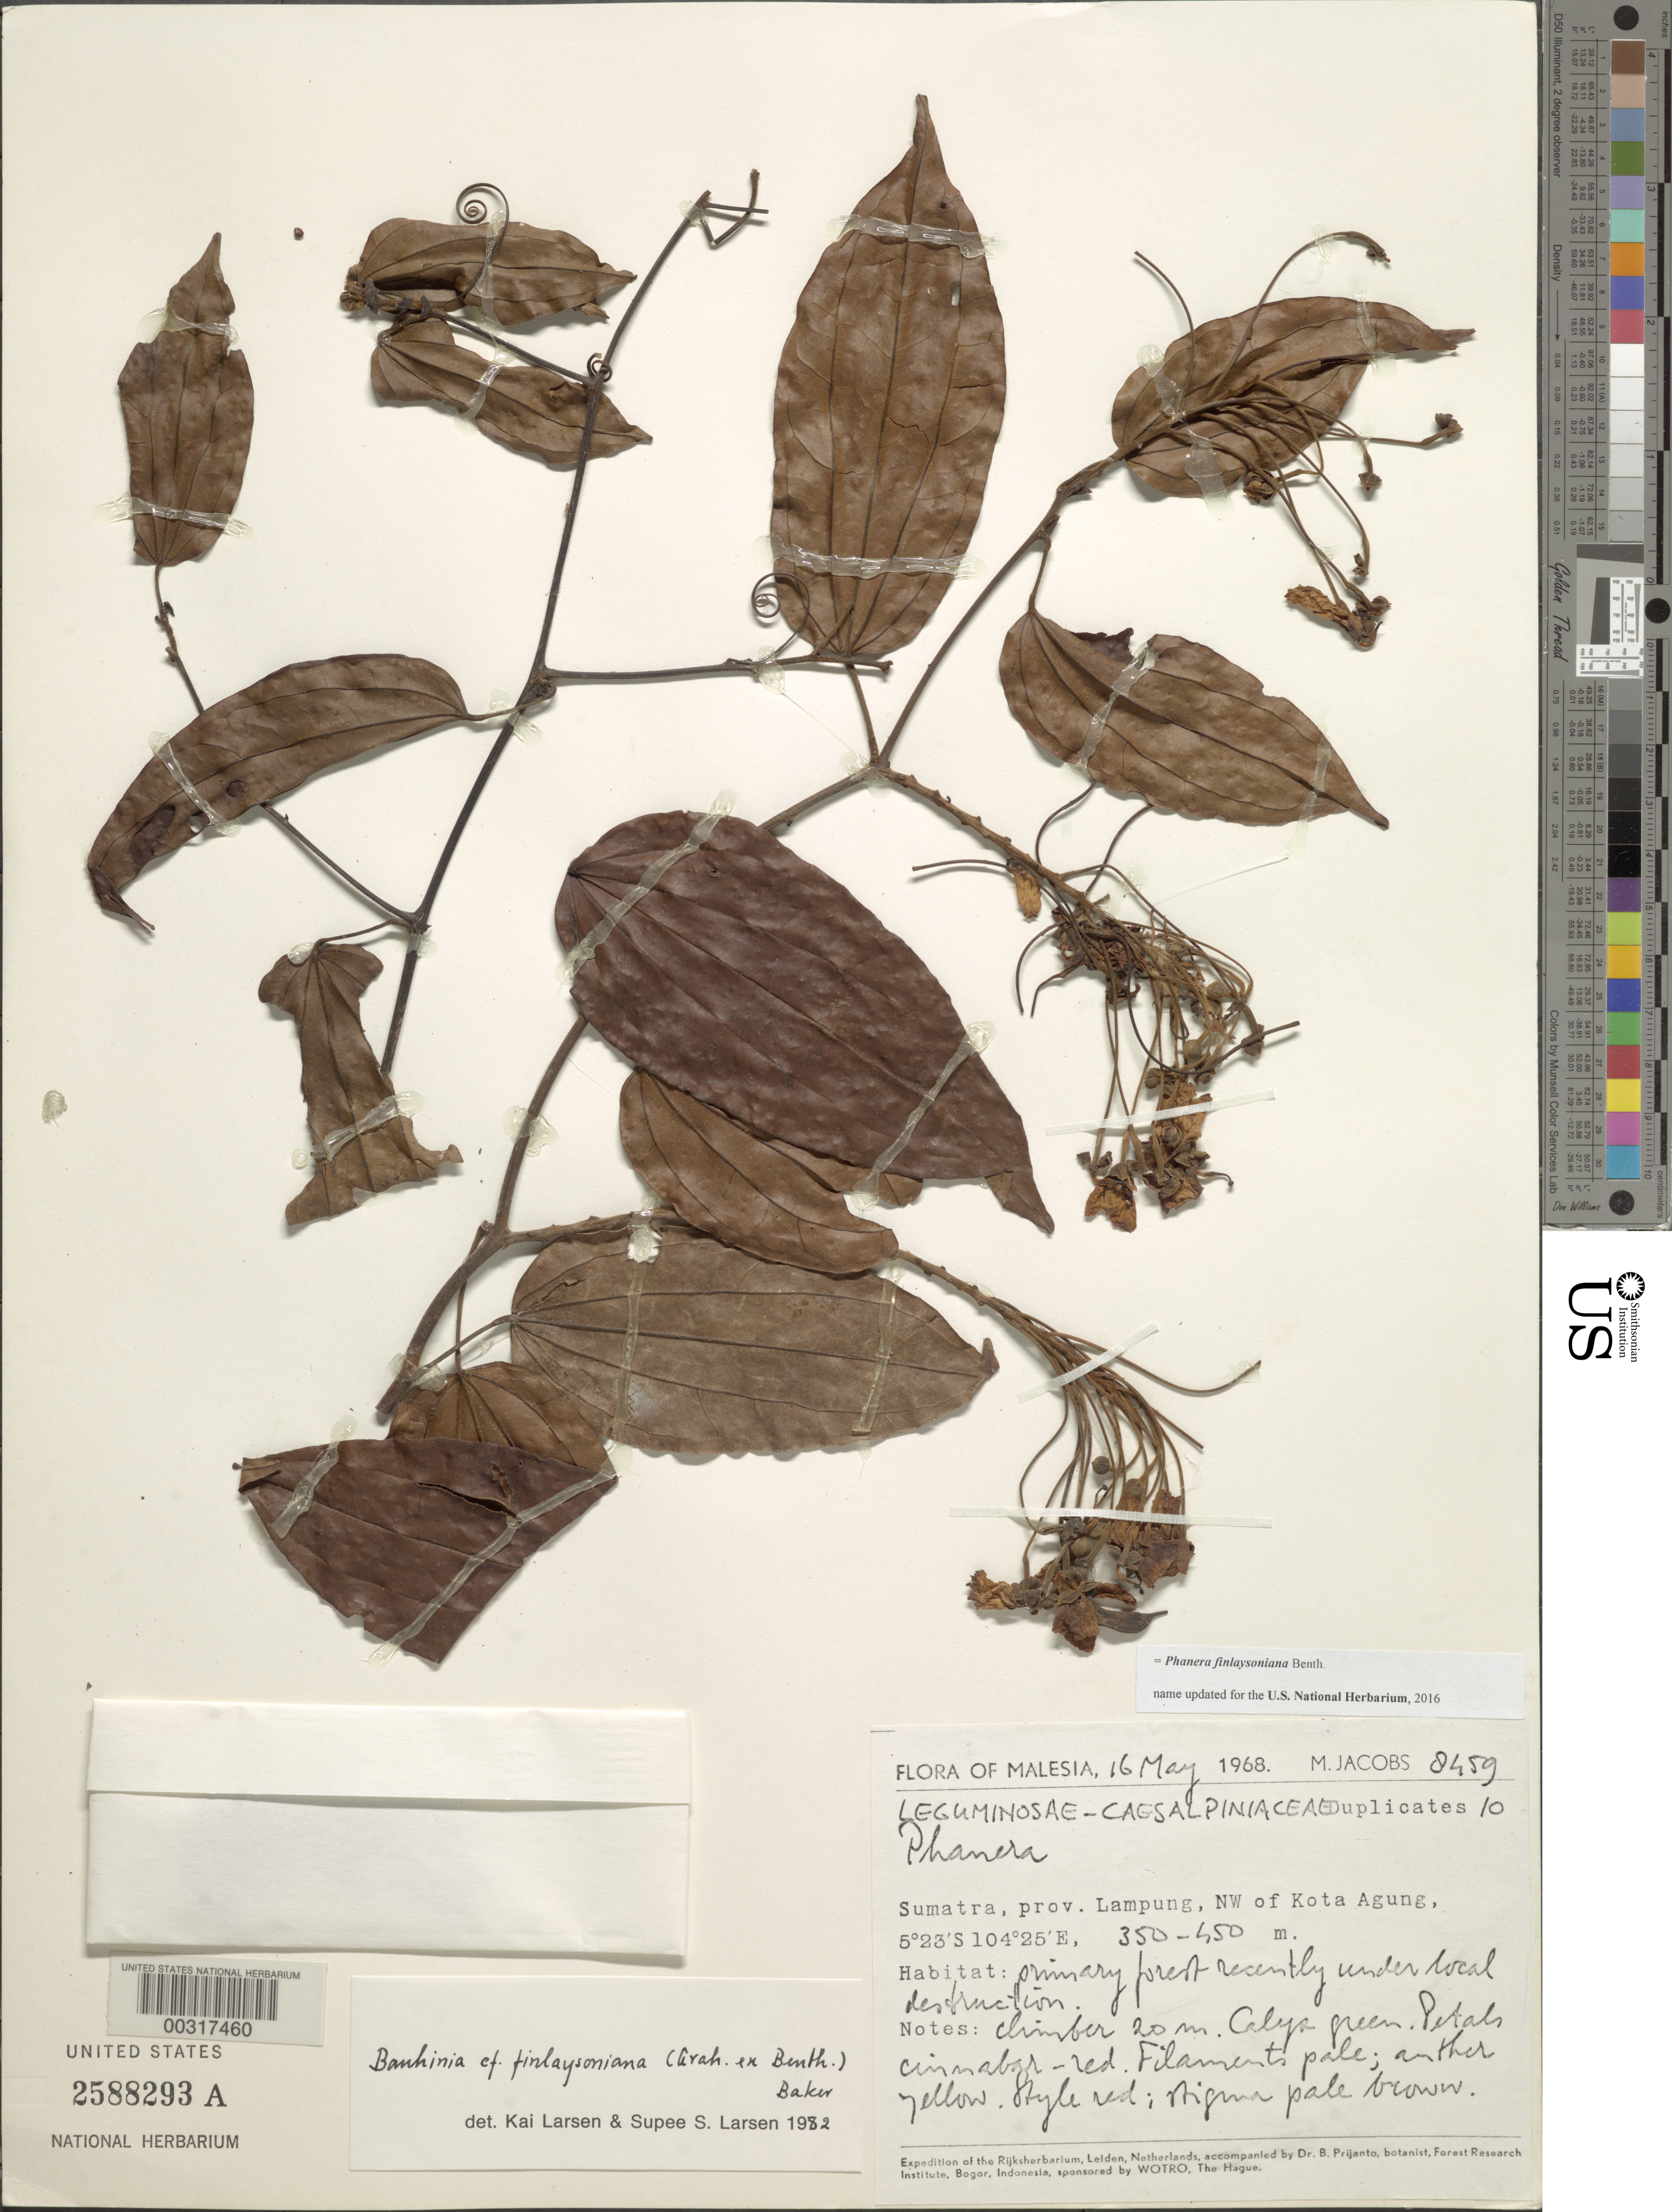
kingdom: Plantae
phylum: Tracheophyta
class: Magnoliopsida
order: Fabales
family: Fabaceae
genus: Phanera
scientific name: Phanera finlaysoniana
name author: Benth.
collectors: M. R. Jacobs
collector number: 8459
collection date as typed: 16 May 1968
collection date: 1968-05-16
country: Indonesia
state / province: Sumatra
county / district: Lampung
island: Sumatra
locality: Nw of kota agung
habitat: Primary forest recently under local destruction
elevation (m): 350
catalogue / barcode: US 2588293A